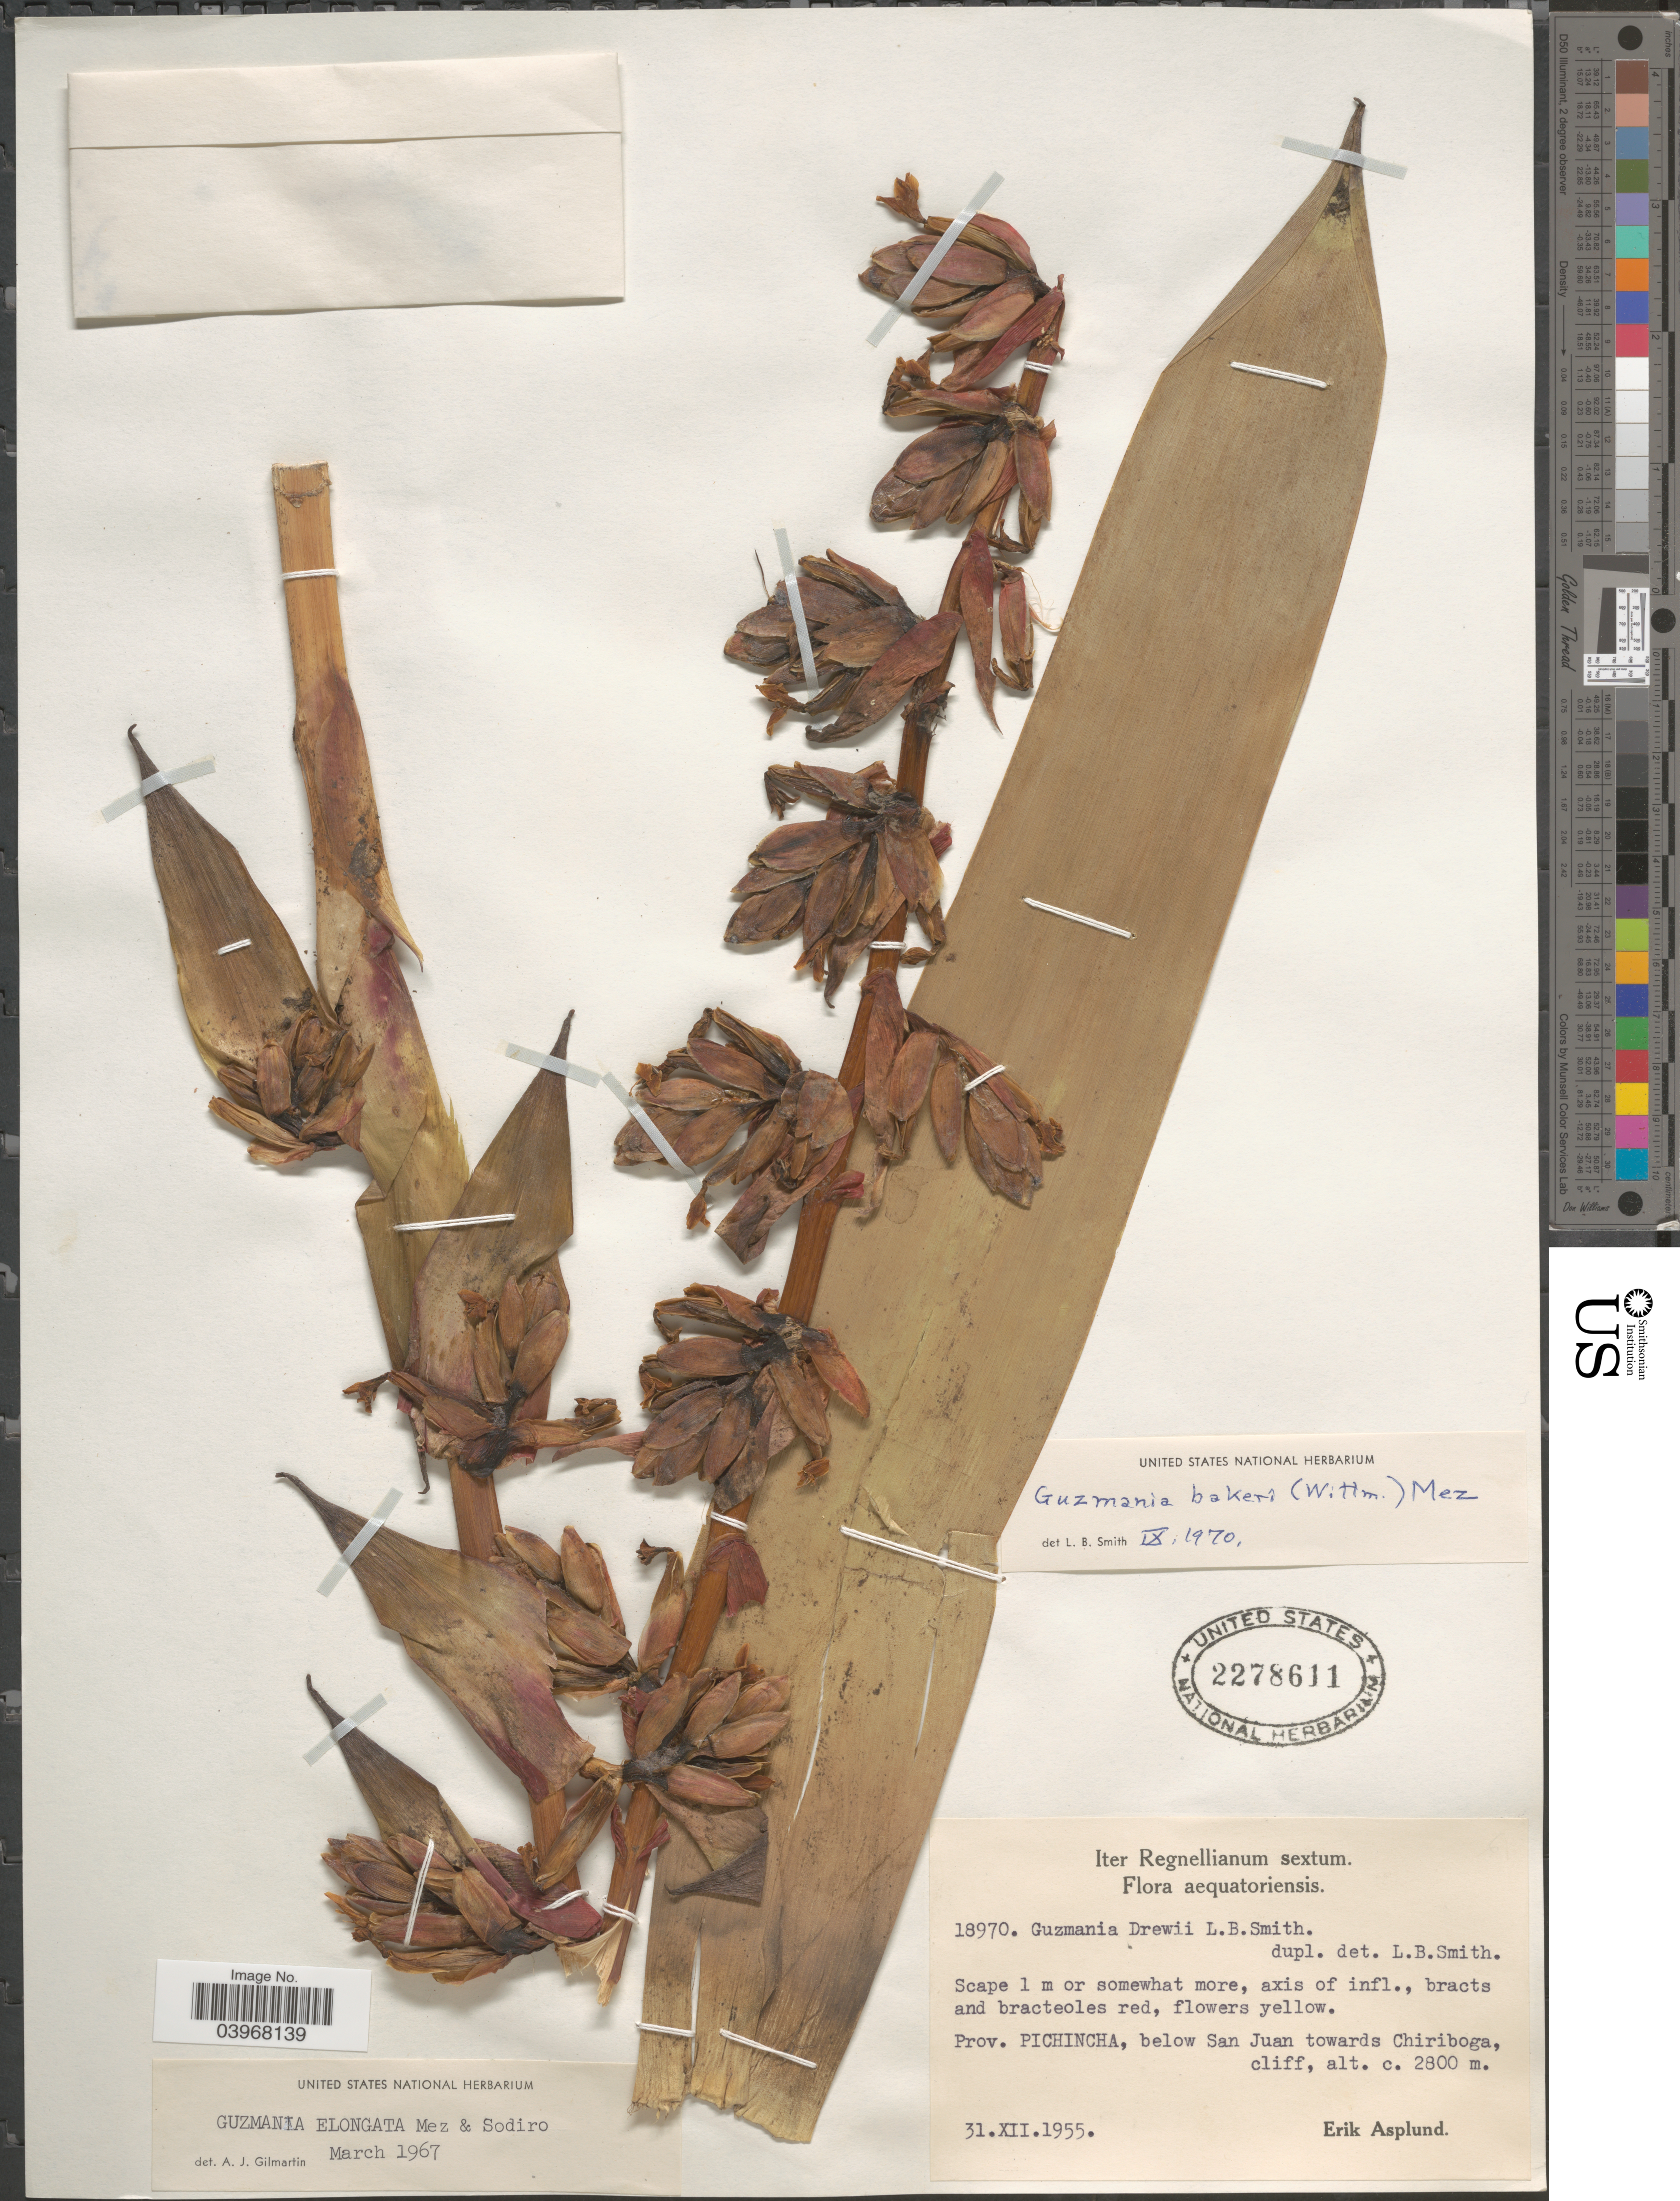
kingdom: Plantae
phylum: Tracheophyta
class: Liliopsida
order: Poales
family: Bromeliaceae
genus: Guzmania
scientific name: Guzmania bakeri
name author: (Wittm.) Mez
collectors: E. Asplund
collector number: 18970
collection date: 1955-12-31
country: Ecuador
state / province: Pichincha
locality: Below San Juan towards Chiriboga.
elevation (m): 2800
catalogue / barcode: US 2278611